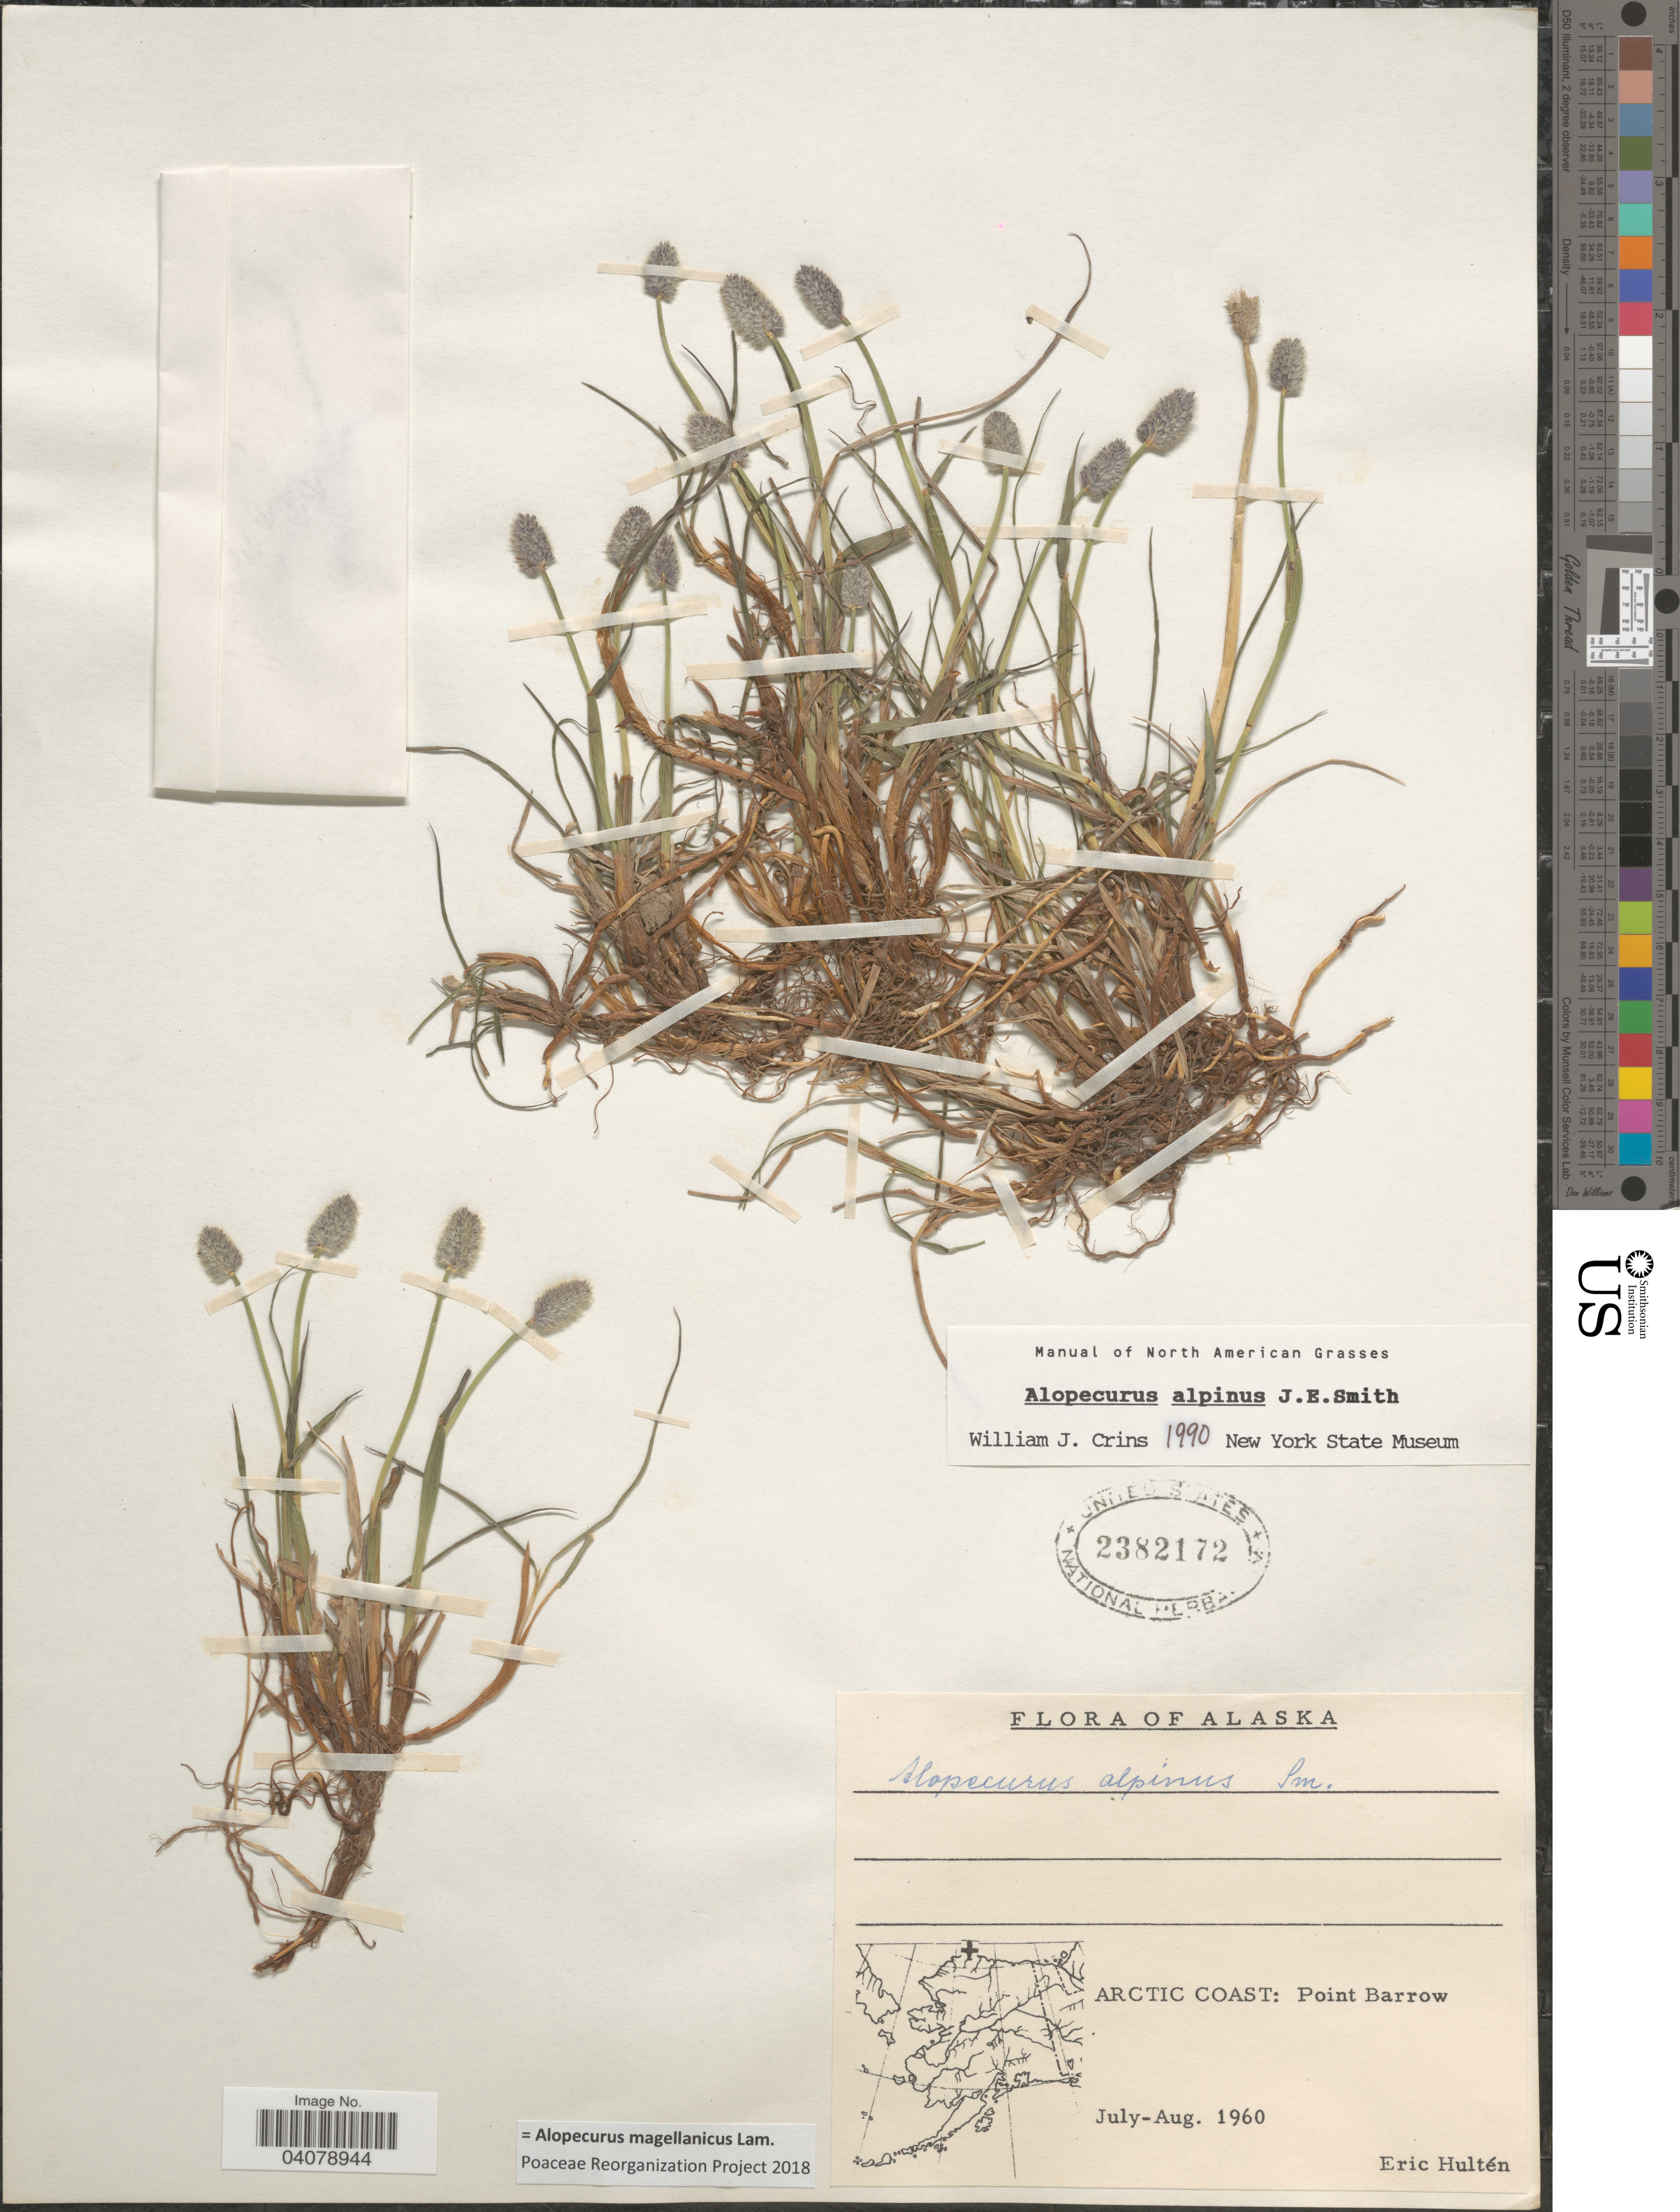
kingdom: Plantae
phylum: Tracheophyta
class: Liliopsida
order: Poales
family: Poaceae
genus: Alopecurus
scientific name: Alopecurus magellanicus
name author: Lam.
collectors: E. G. Hultén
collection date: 1960-07/1960-08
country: United States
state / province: Alaska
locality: Arctic Coast: Point Barrow.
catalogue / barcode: US 2382172